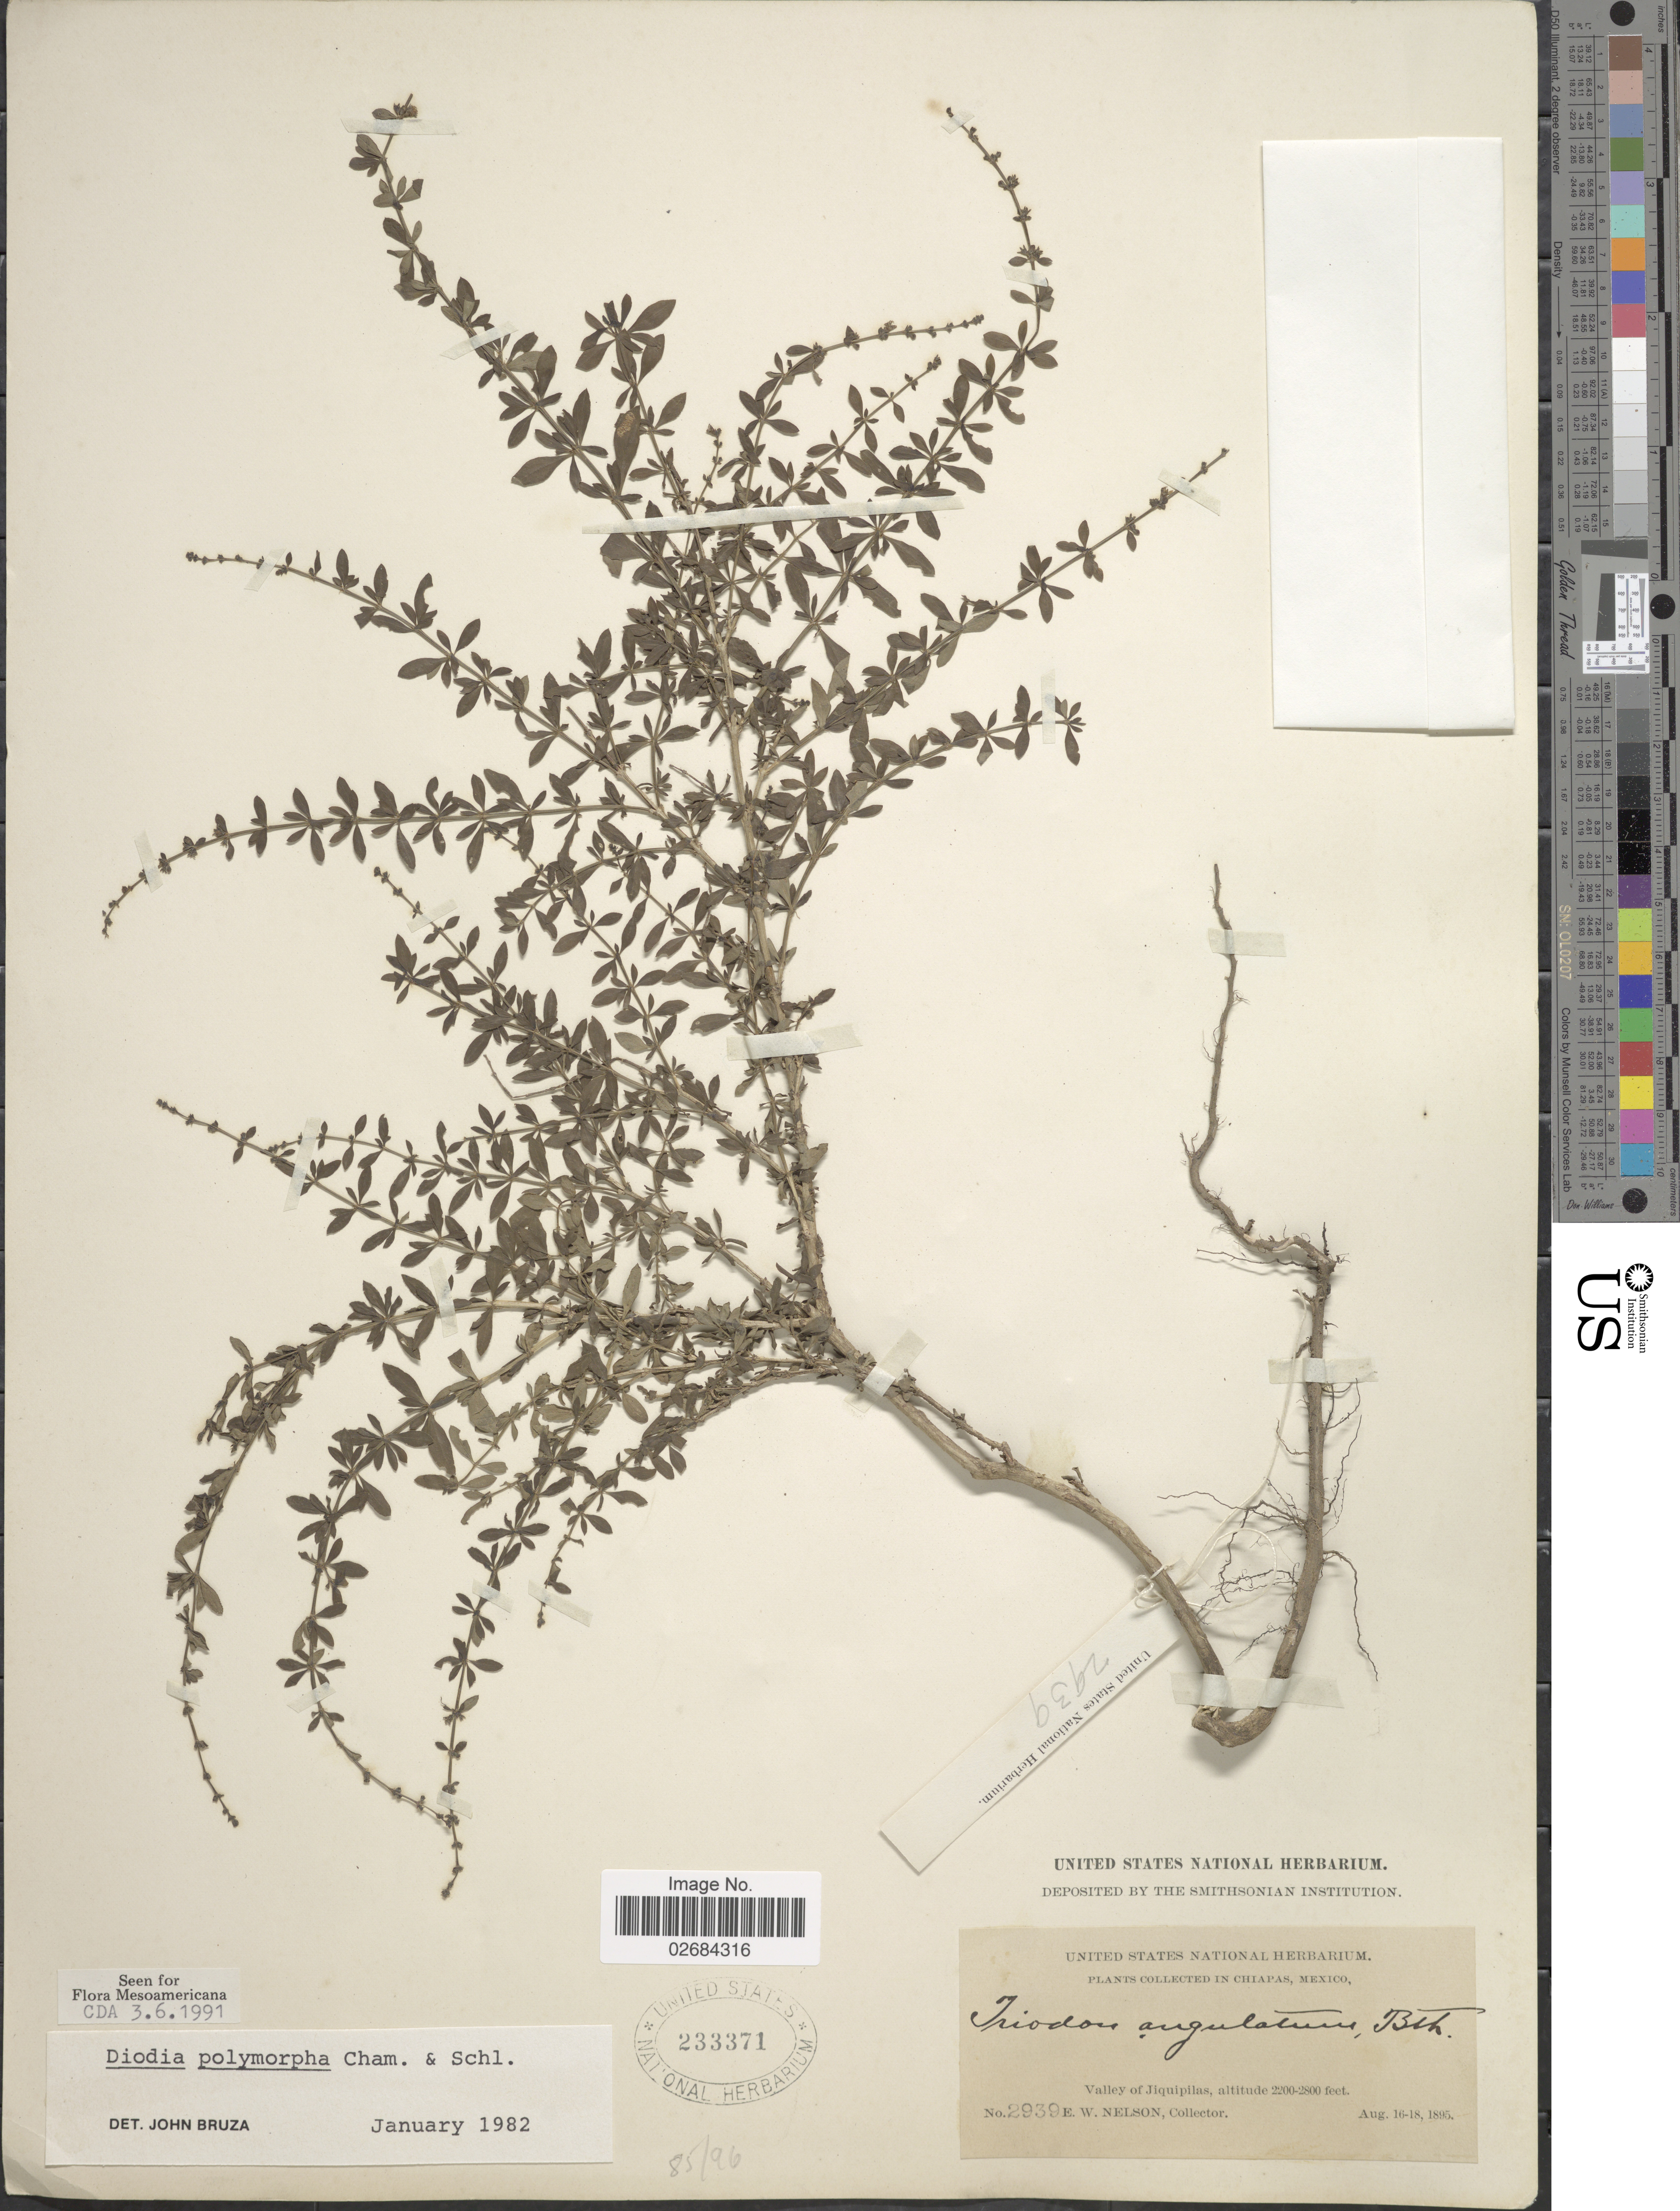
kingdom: Plantae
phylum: Tracheophyta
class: Magnoliopsida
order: Gentianales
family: Rubiaceae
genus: Diodia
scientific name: Diodia brasiliensis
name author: Spreng.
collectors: E. W. Nelson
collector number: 2939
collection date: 1895-08-16/1895-08-18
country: Mexico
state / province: Chiapas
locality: Valley of Jiquipilas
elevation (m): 671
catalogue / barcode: US 233371